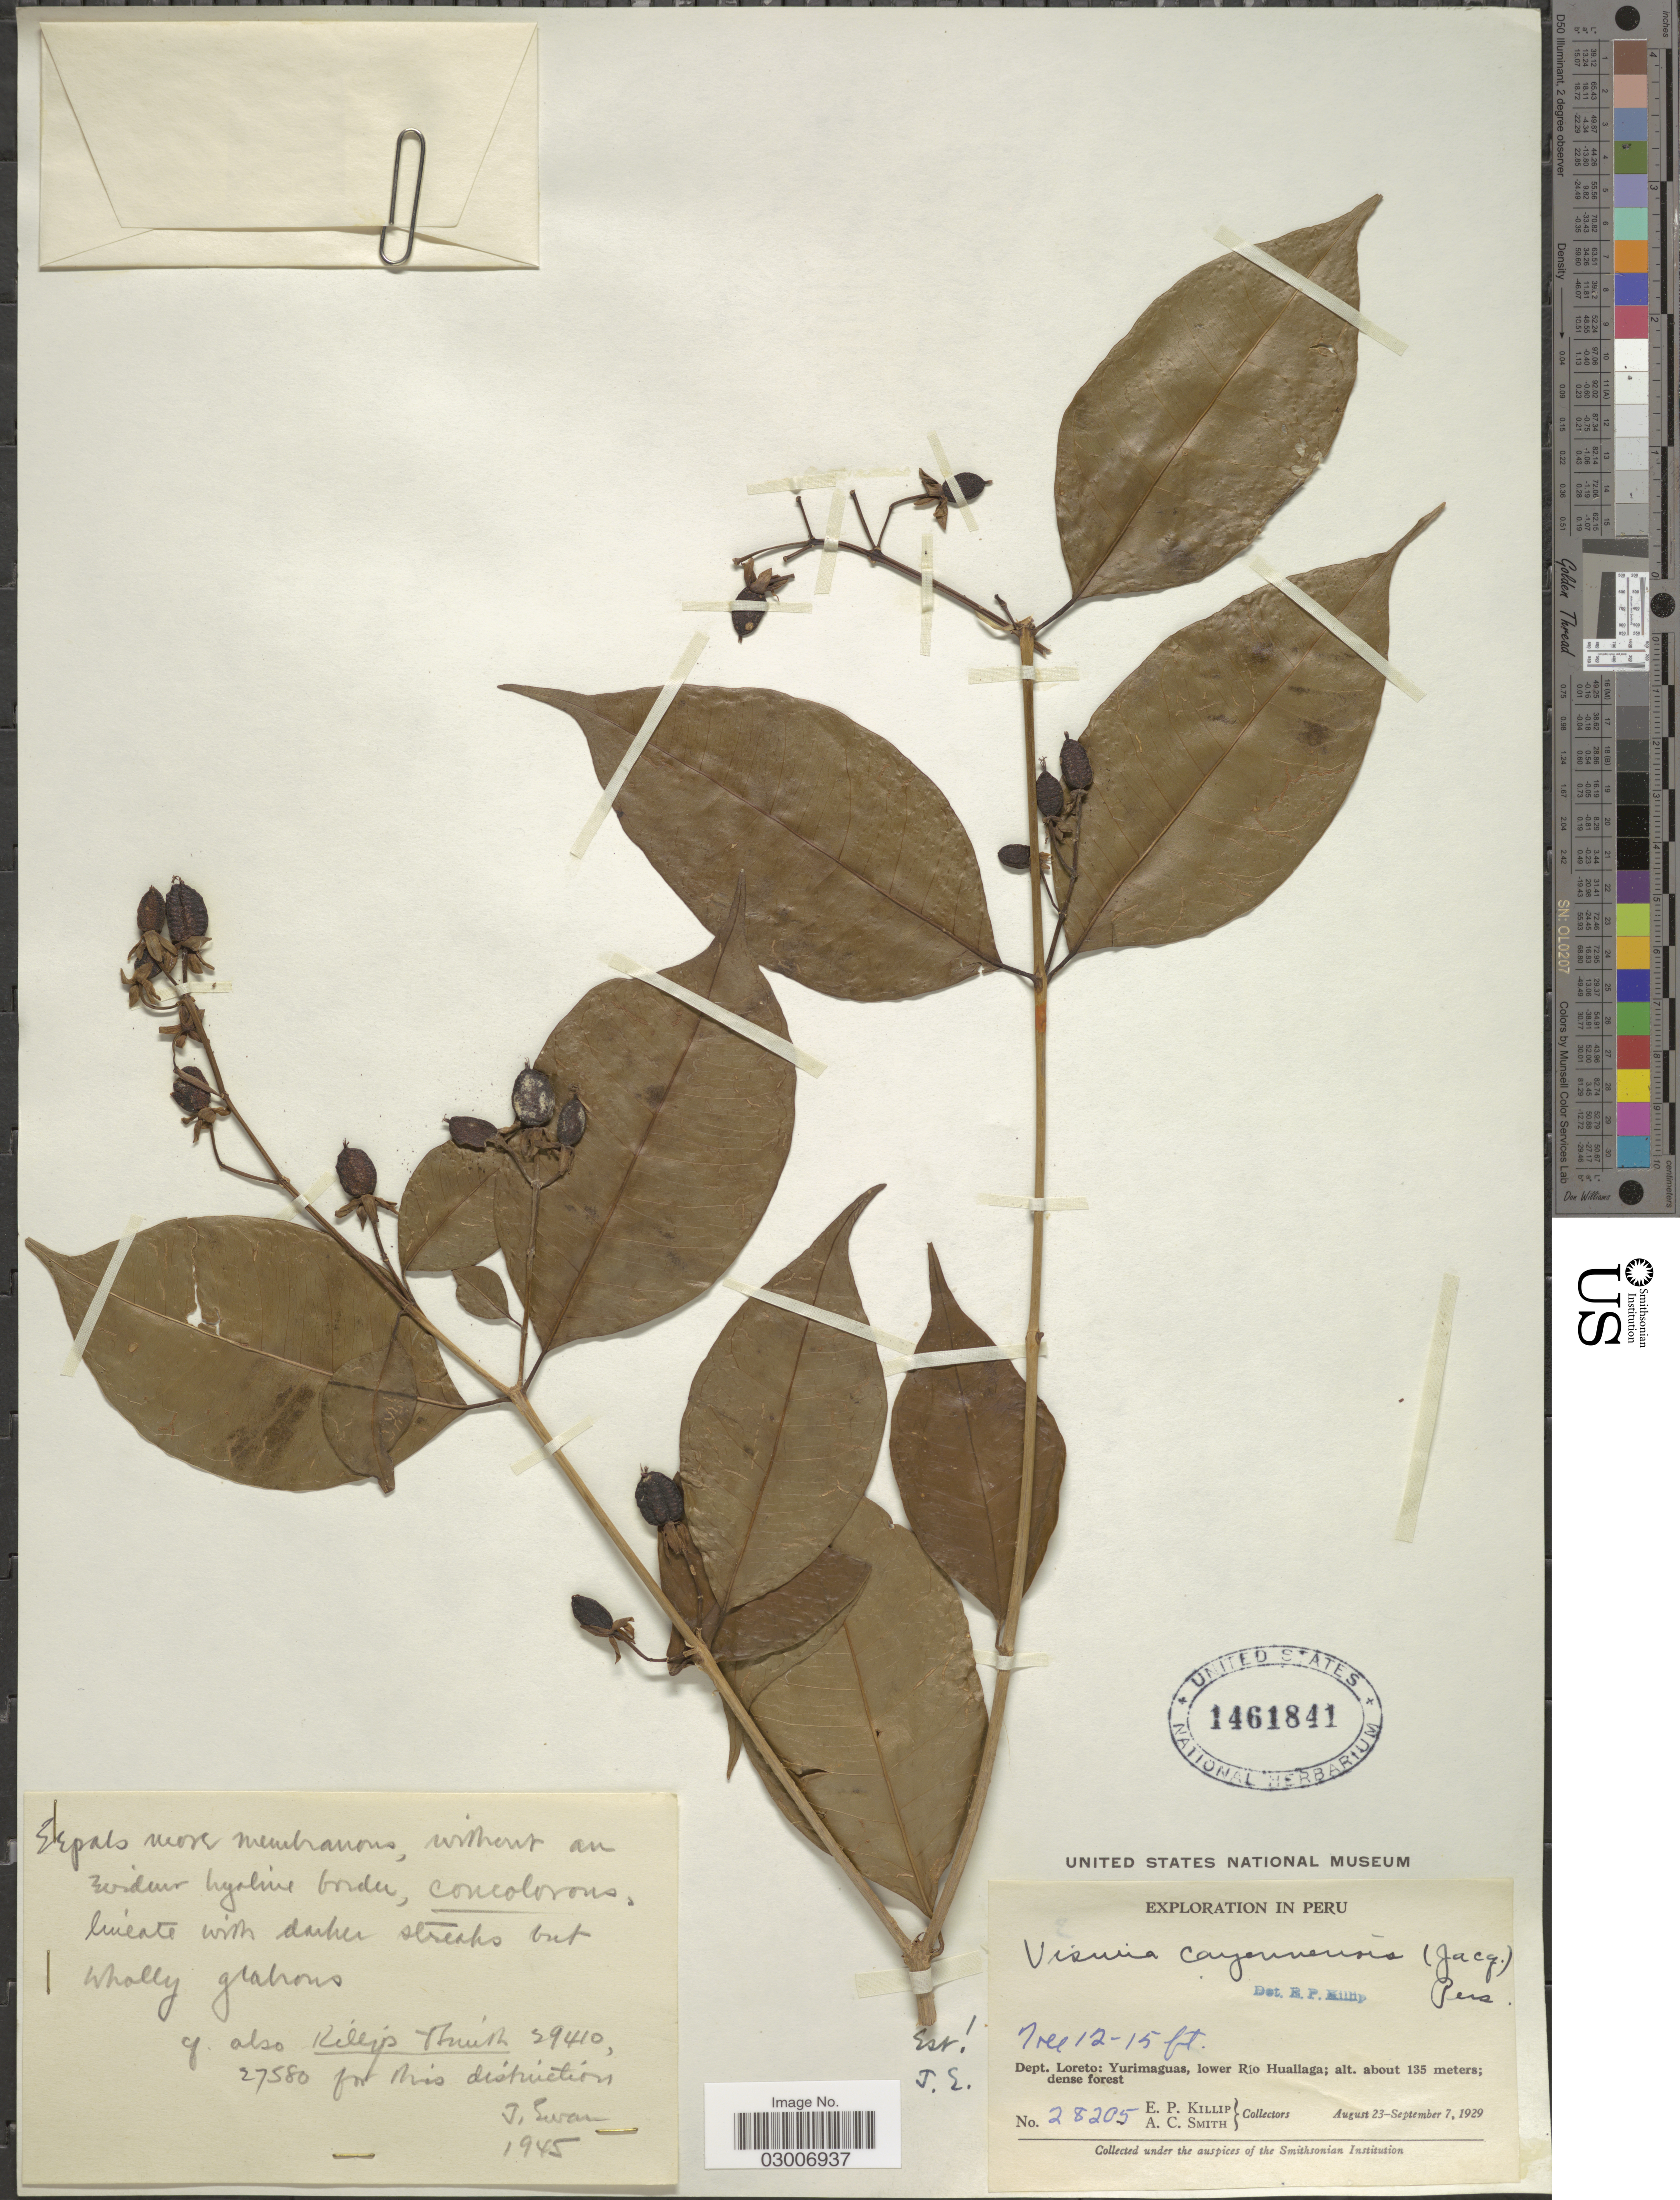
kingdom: Plantae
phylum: Tracheophyta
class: Magnoliopsida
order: Malpighiales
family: Hypericaceae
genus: Vismia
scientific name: Vismia plicatifolia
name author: Hochr.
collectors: E. P. Killip & A. C. Smith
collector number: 28205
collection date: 1929-08-23/1929-09-07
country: Peru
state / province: Loreto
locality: Dept. Loreto: Yurimaguas, lower Río Huallaga.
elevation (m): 135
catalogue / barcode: US 1461841